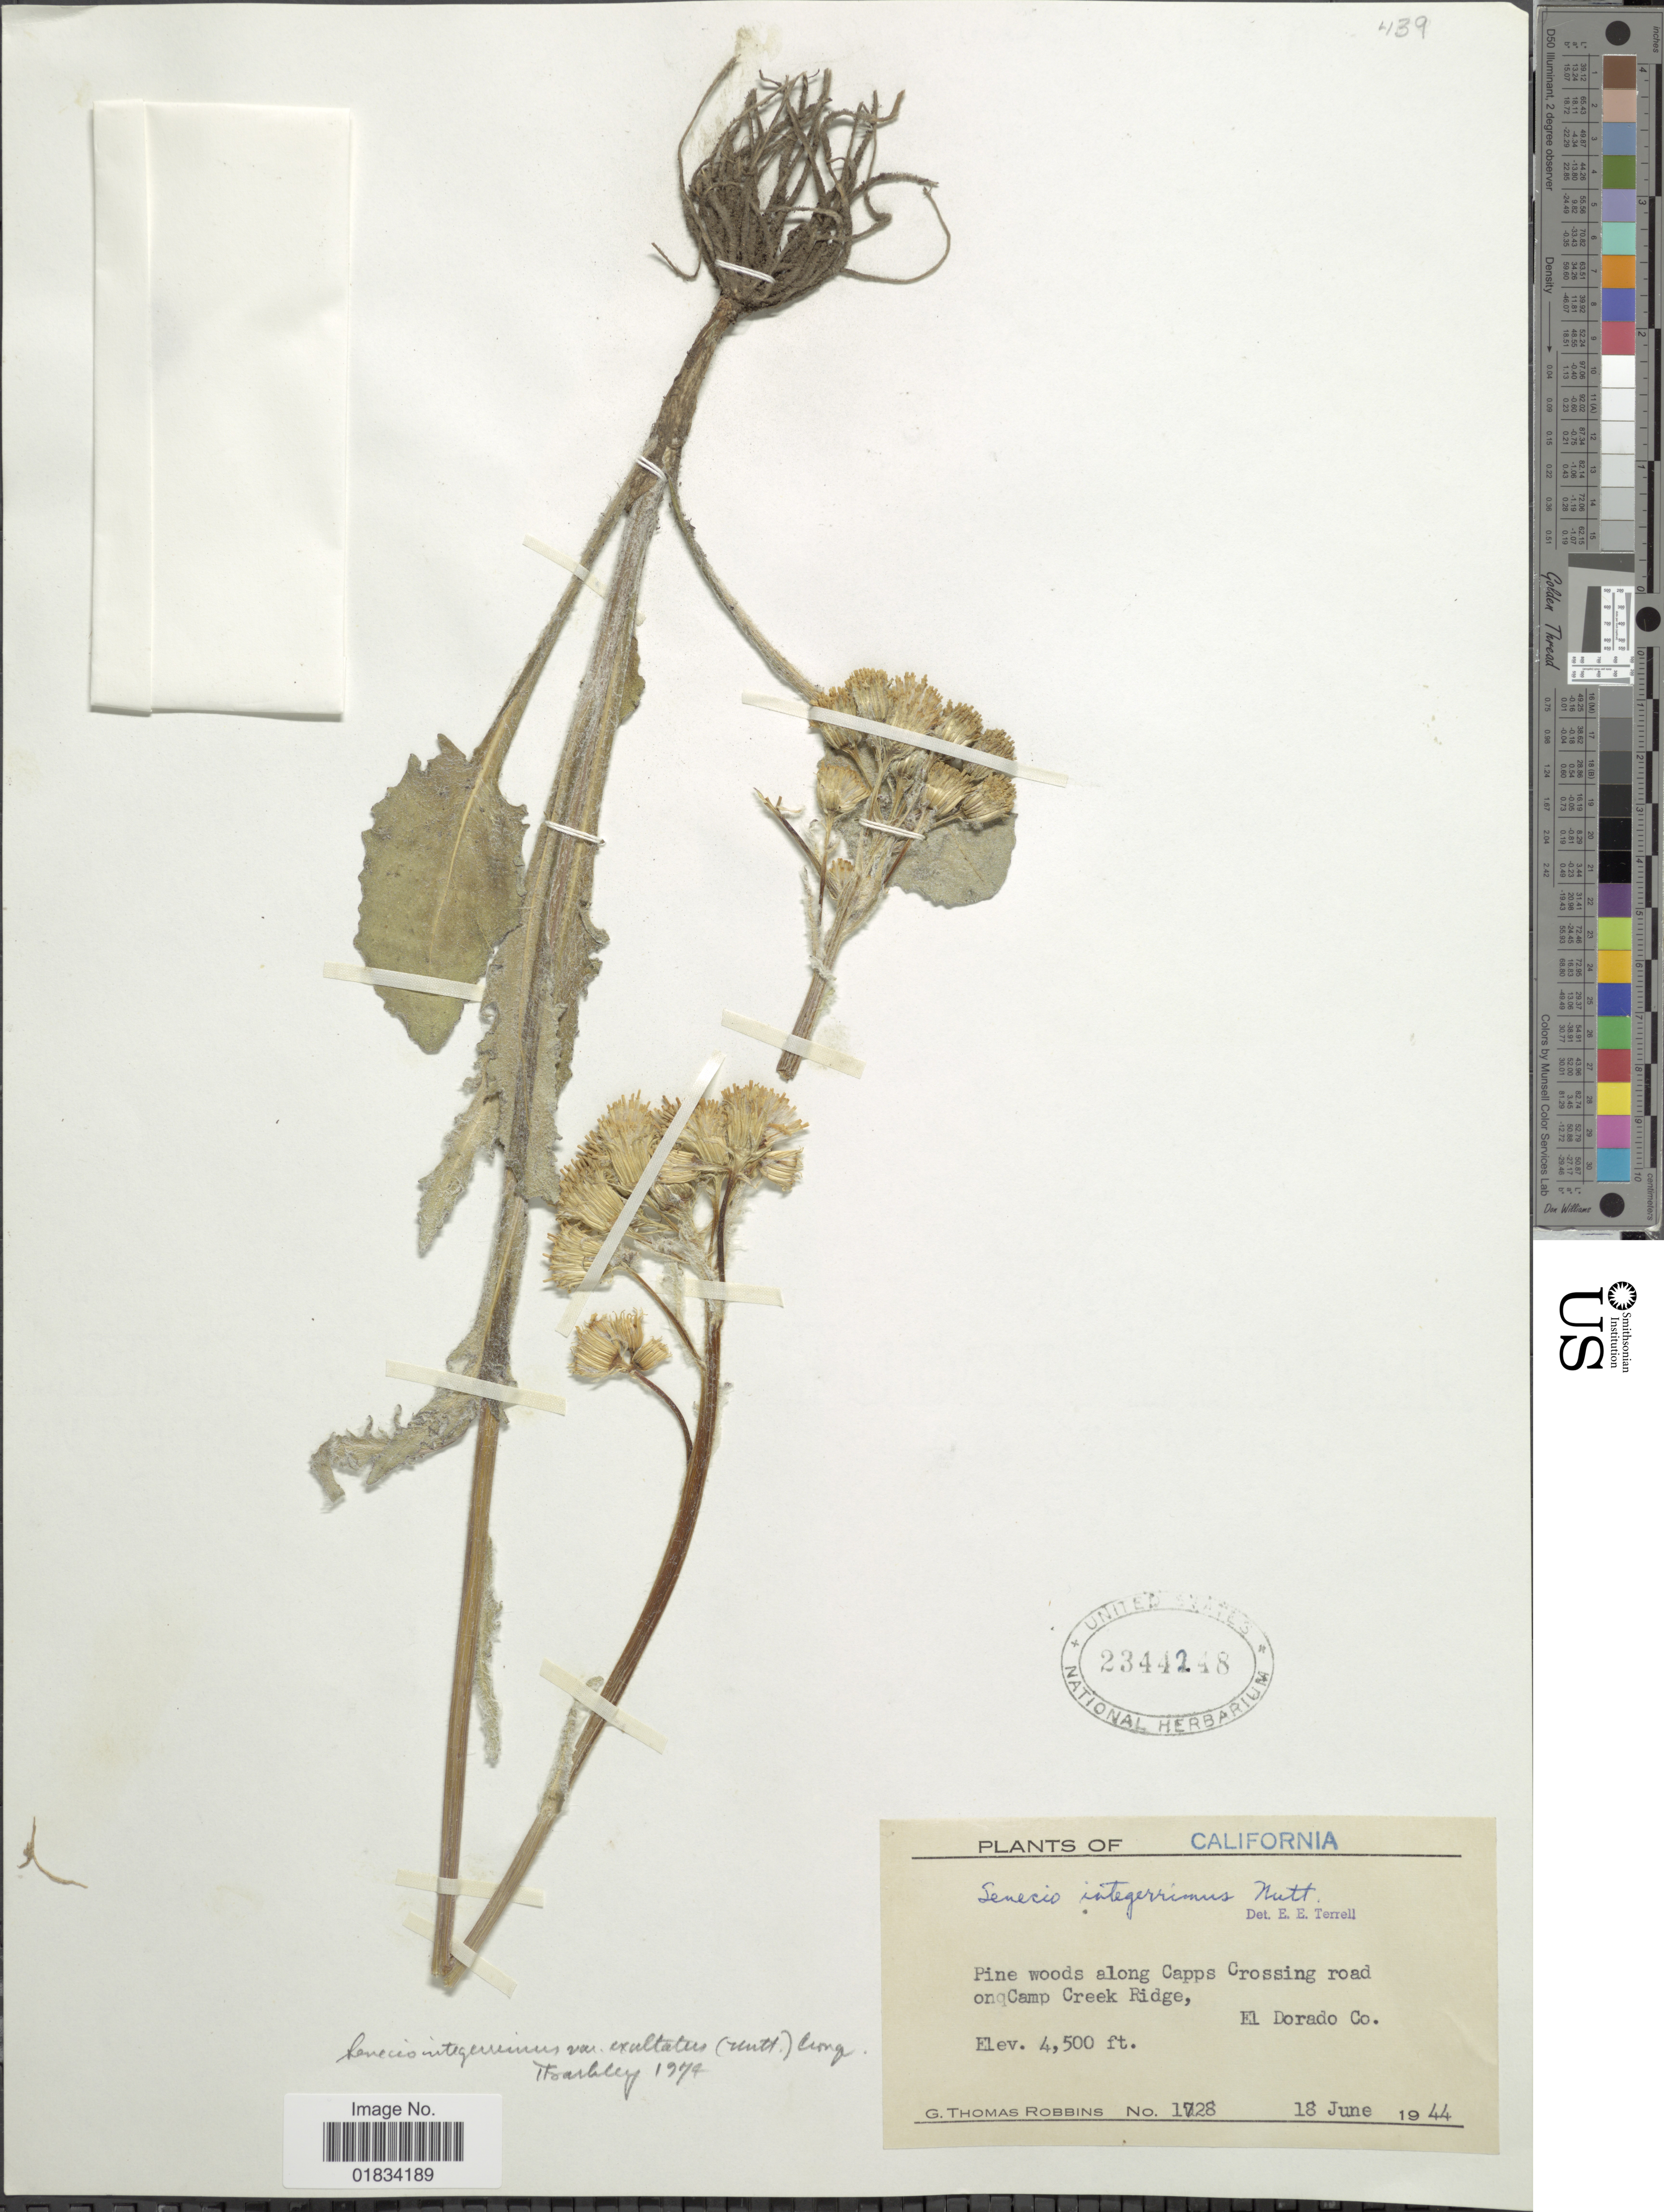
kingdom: Plantae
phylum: Tracheophyta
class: Magnoliopsida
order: Asterales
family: Asteraceae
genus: Senecio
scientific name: Senecio integerrimus var. exaltatus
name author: (Nutt.) Cronq.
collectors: G. T. Robbins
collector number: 1728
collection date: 1944-06-18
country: United States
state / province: California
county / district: El Dorado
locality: Pine woods along Capps Crossing road on Camp Creek Ridge, El Dorado Co.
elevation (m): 1372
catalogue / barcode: US 2344248